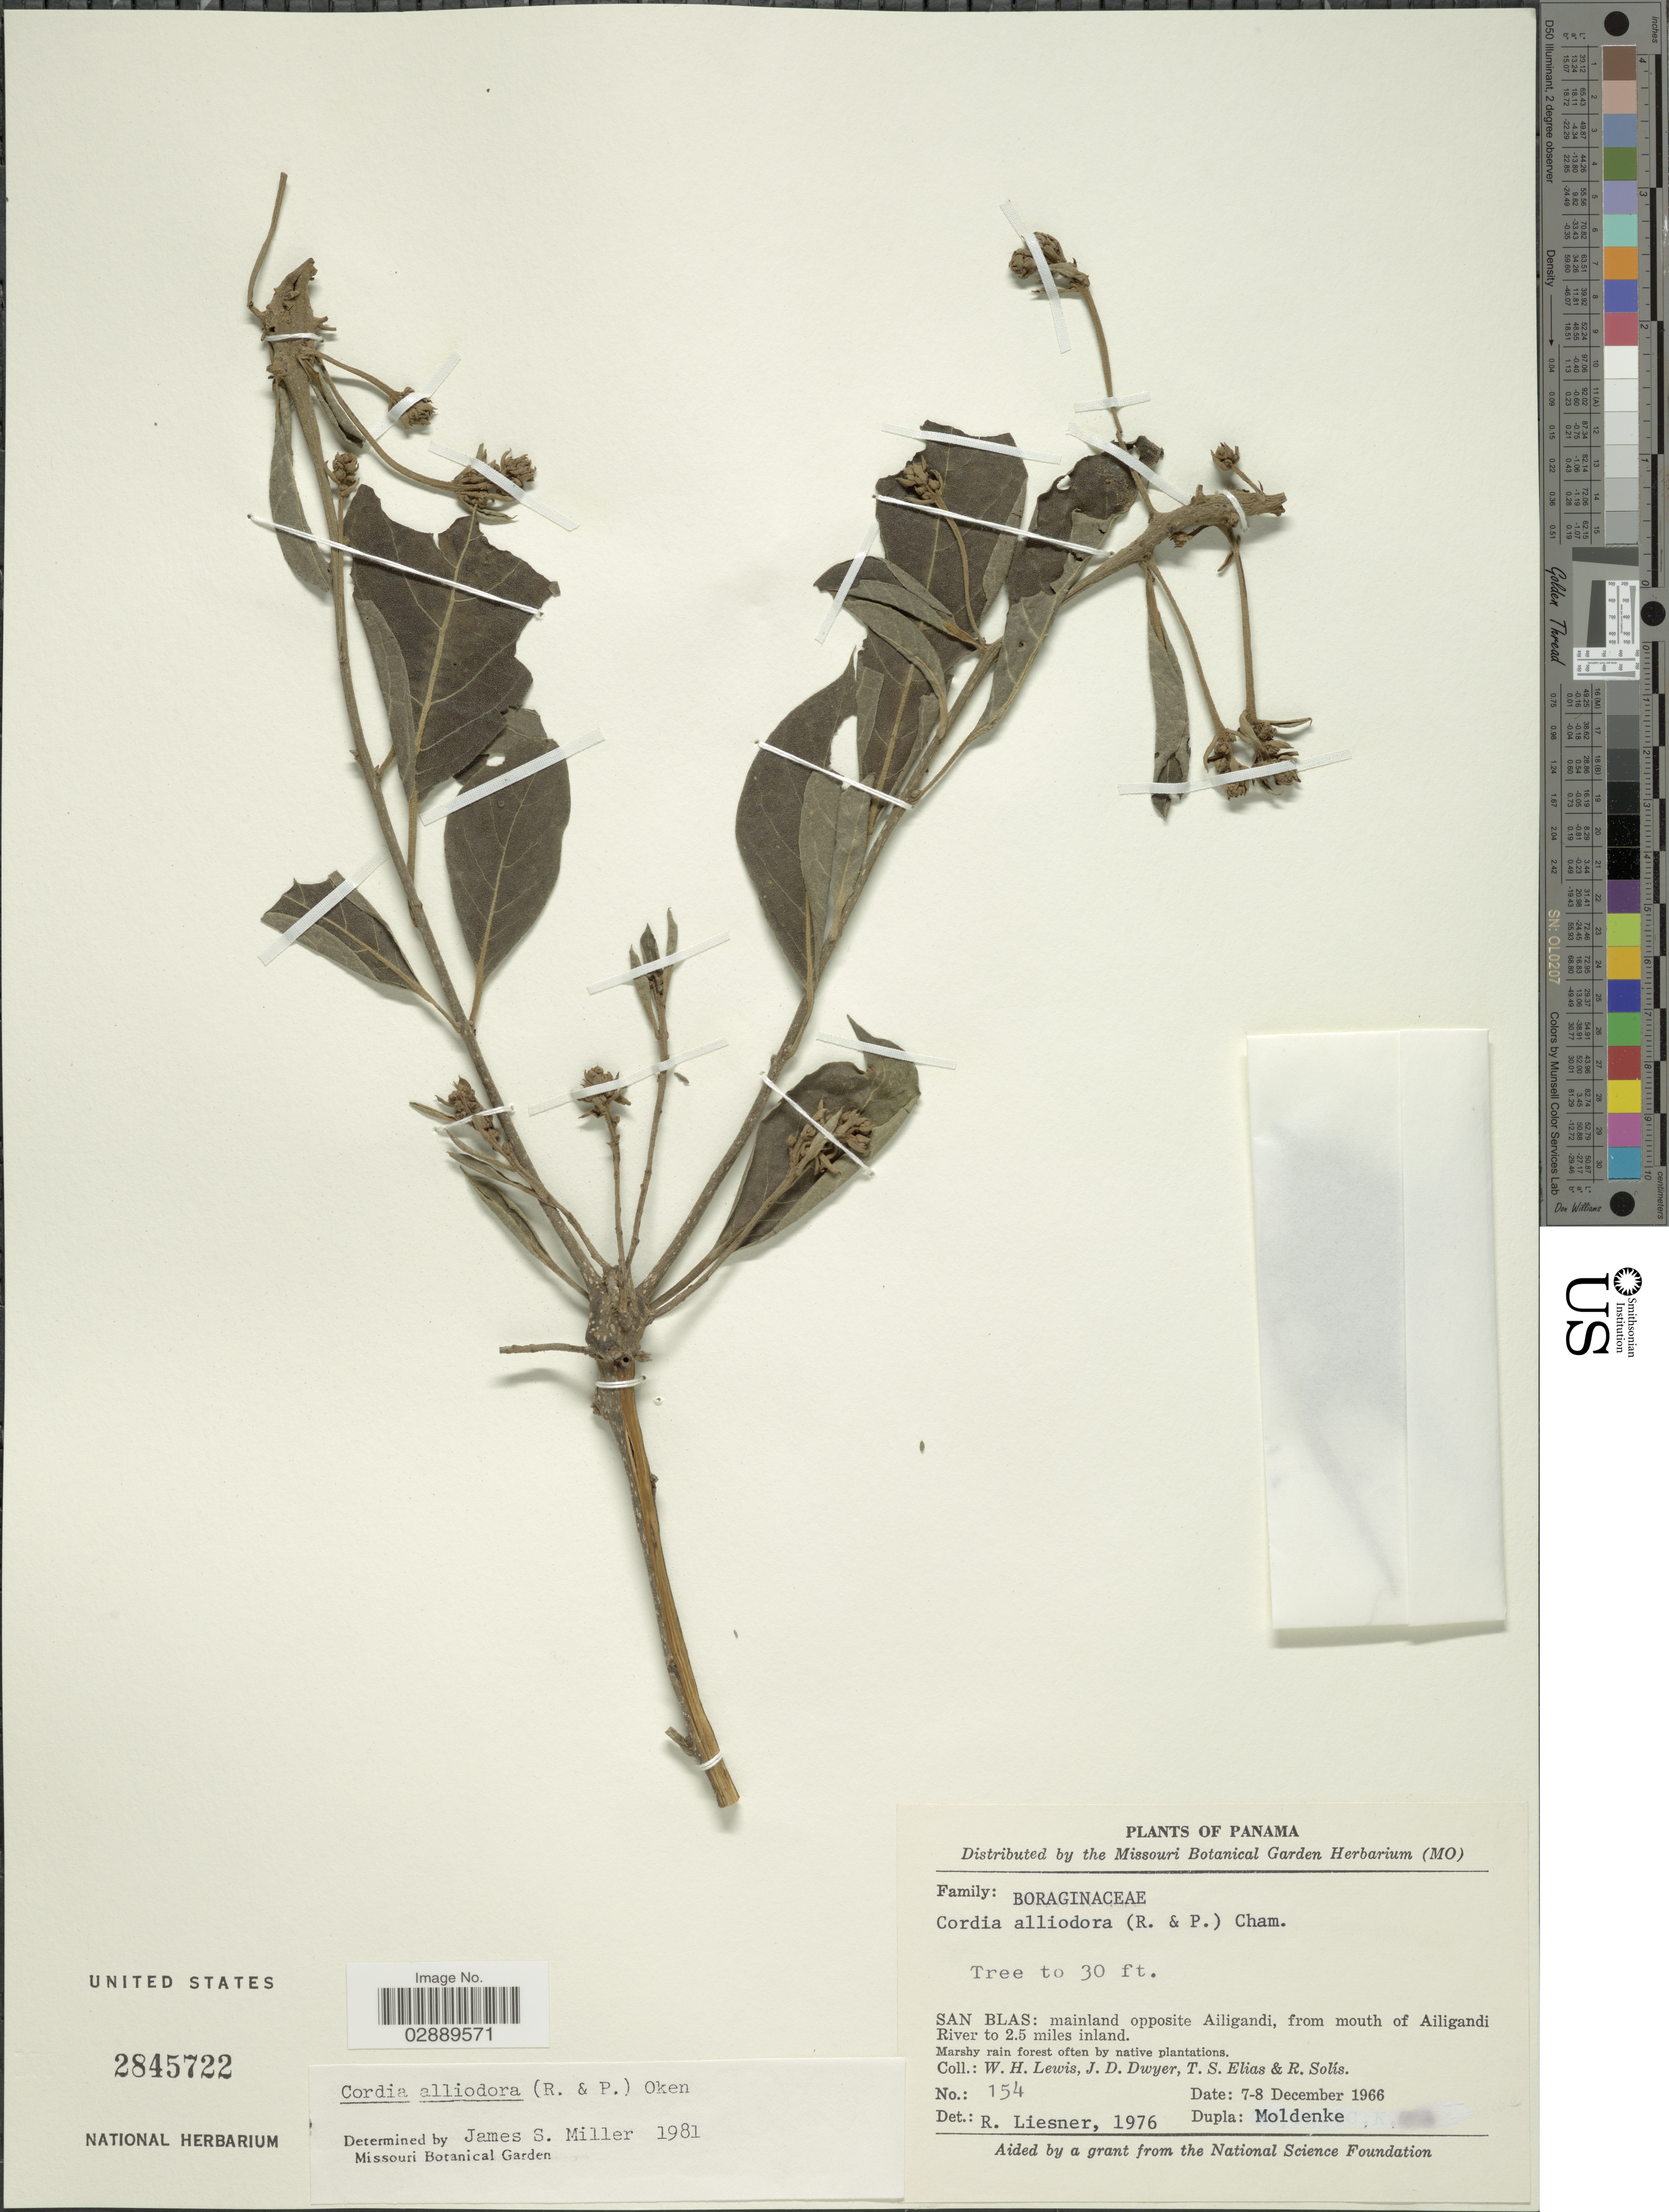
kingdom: Plantae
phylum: Tracheophyta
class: Magnoliopsida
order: Boraginales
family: Cordiaceae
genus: Cordia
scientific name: Cordia alliodora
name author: (Ruiz & Pav.) Oken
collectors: W. H. Lewis, J. D. Dwyer, T. S. Elias & R. Solis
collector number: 154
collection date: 1966-12-07/1966-12-08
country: Panama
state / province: Kuna Yala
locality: San Blas: mainland opposite Ailigandi, from mouth of Ailigandi River to 2.5 miles inland.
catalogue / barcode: US 2845722